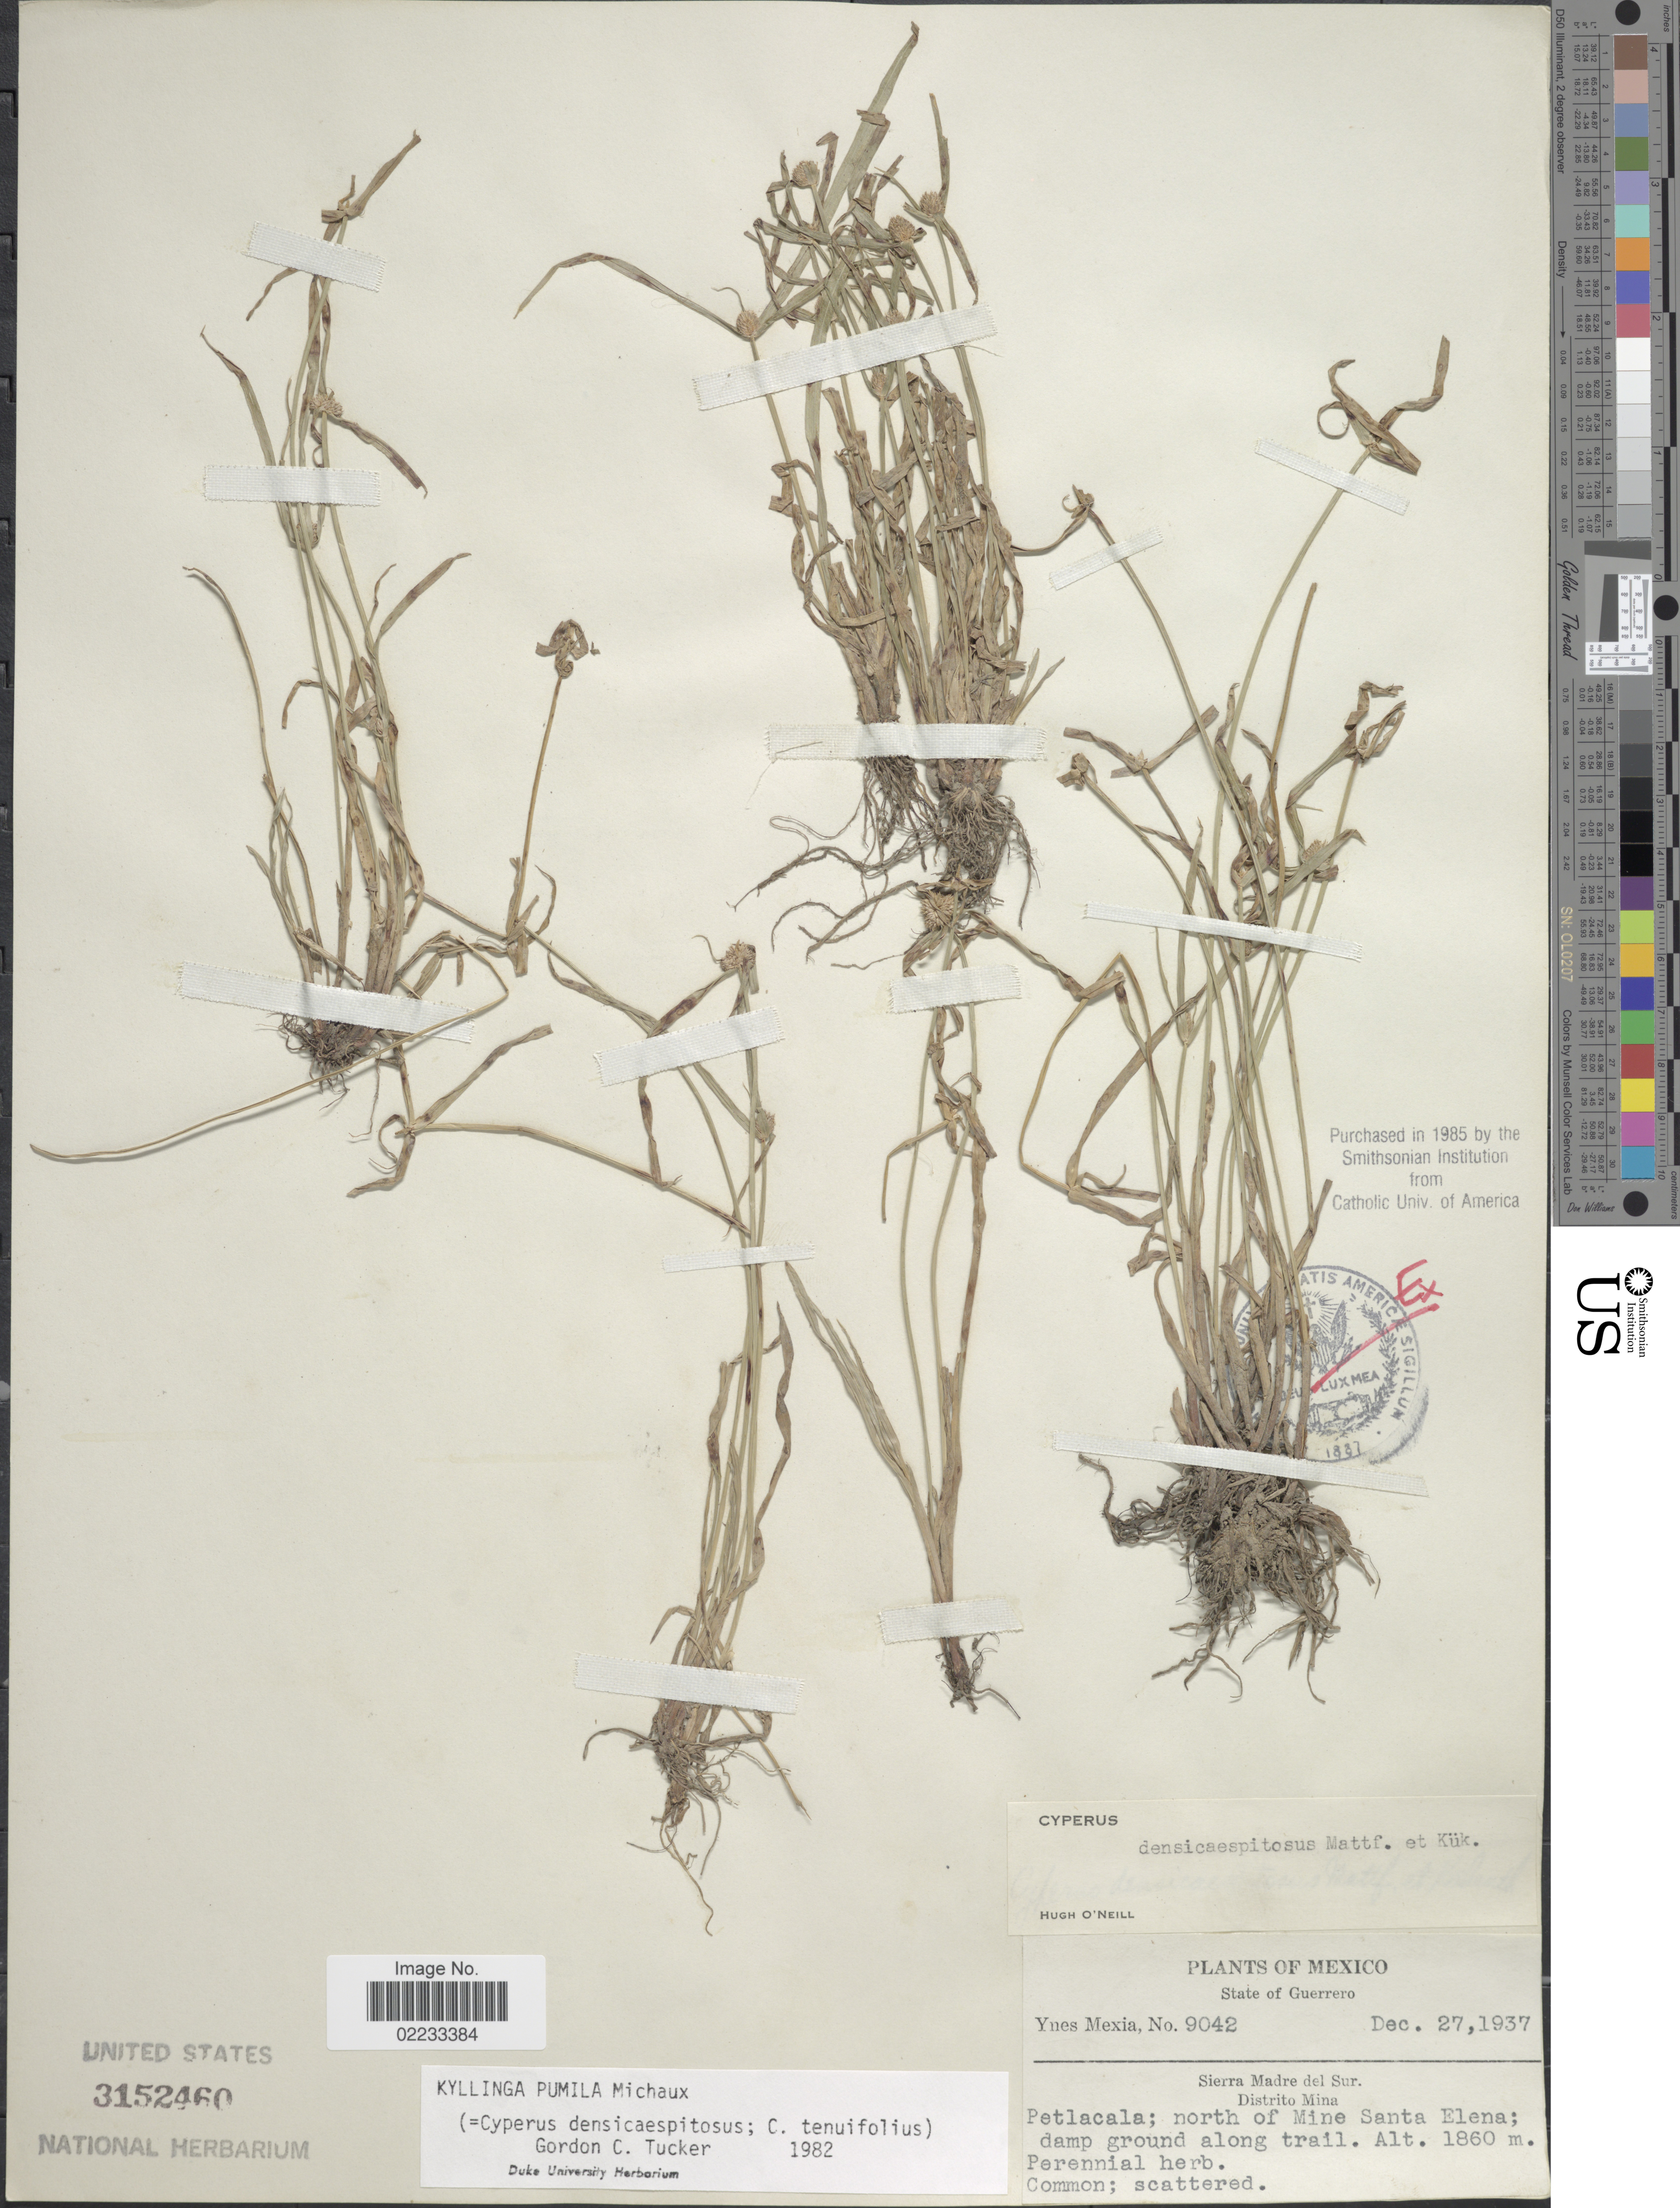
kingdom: Plantae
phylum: Tracheophyta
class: Liliopsida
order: Poales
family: Cyperaceae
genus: Cyperus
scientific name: Cyperus hortensis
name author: (Salzm. ex Steud.) Dorr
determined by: Strong, Mark T., (BOT), Smithsonian Institution - National Museum of Natural History (UNITED STATES)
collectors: Y. Mexia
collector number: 9042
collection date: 1937-12-27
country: Mexico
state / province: Guerrero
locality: Sierra Madre del Sur, Distrito Mina, Petlacala; north of Mine Santa Elena; damp ground along trail.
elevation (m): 1860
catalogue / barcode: US 3152460